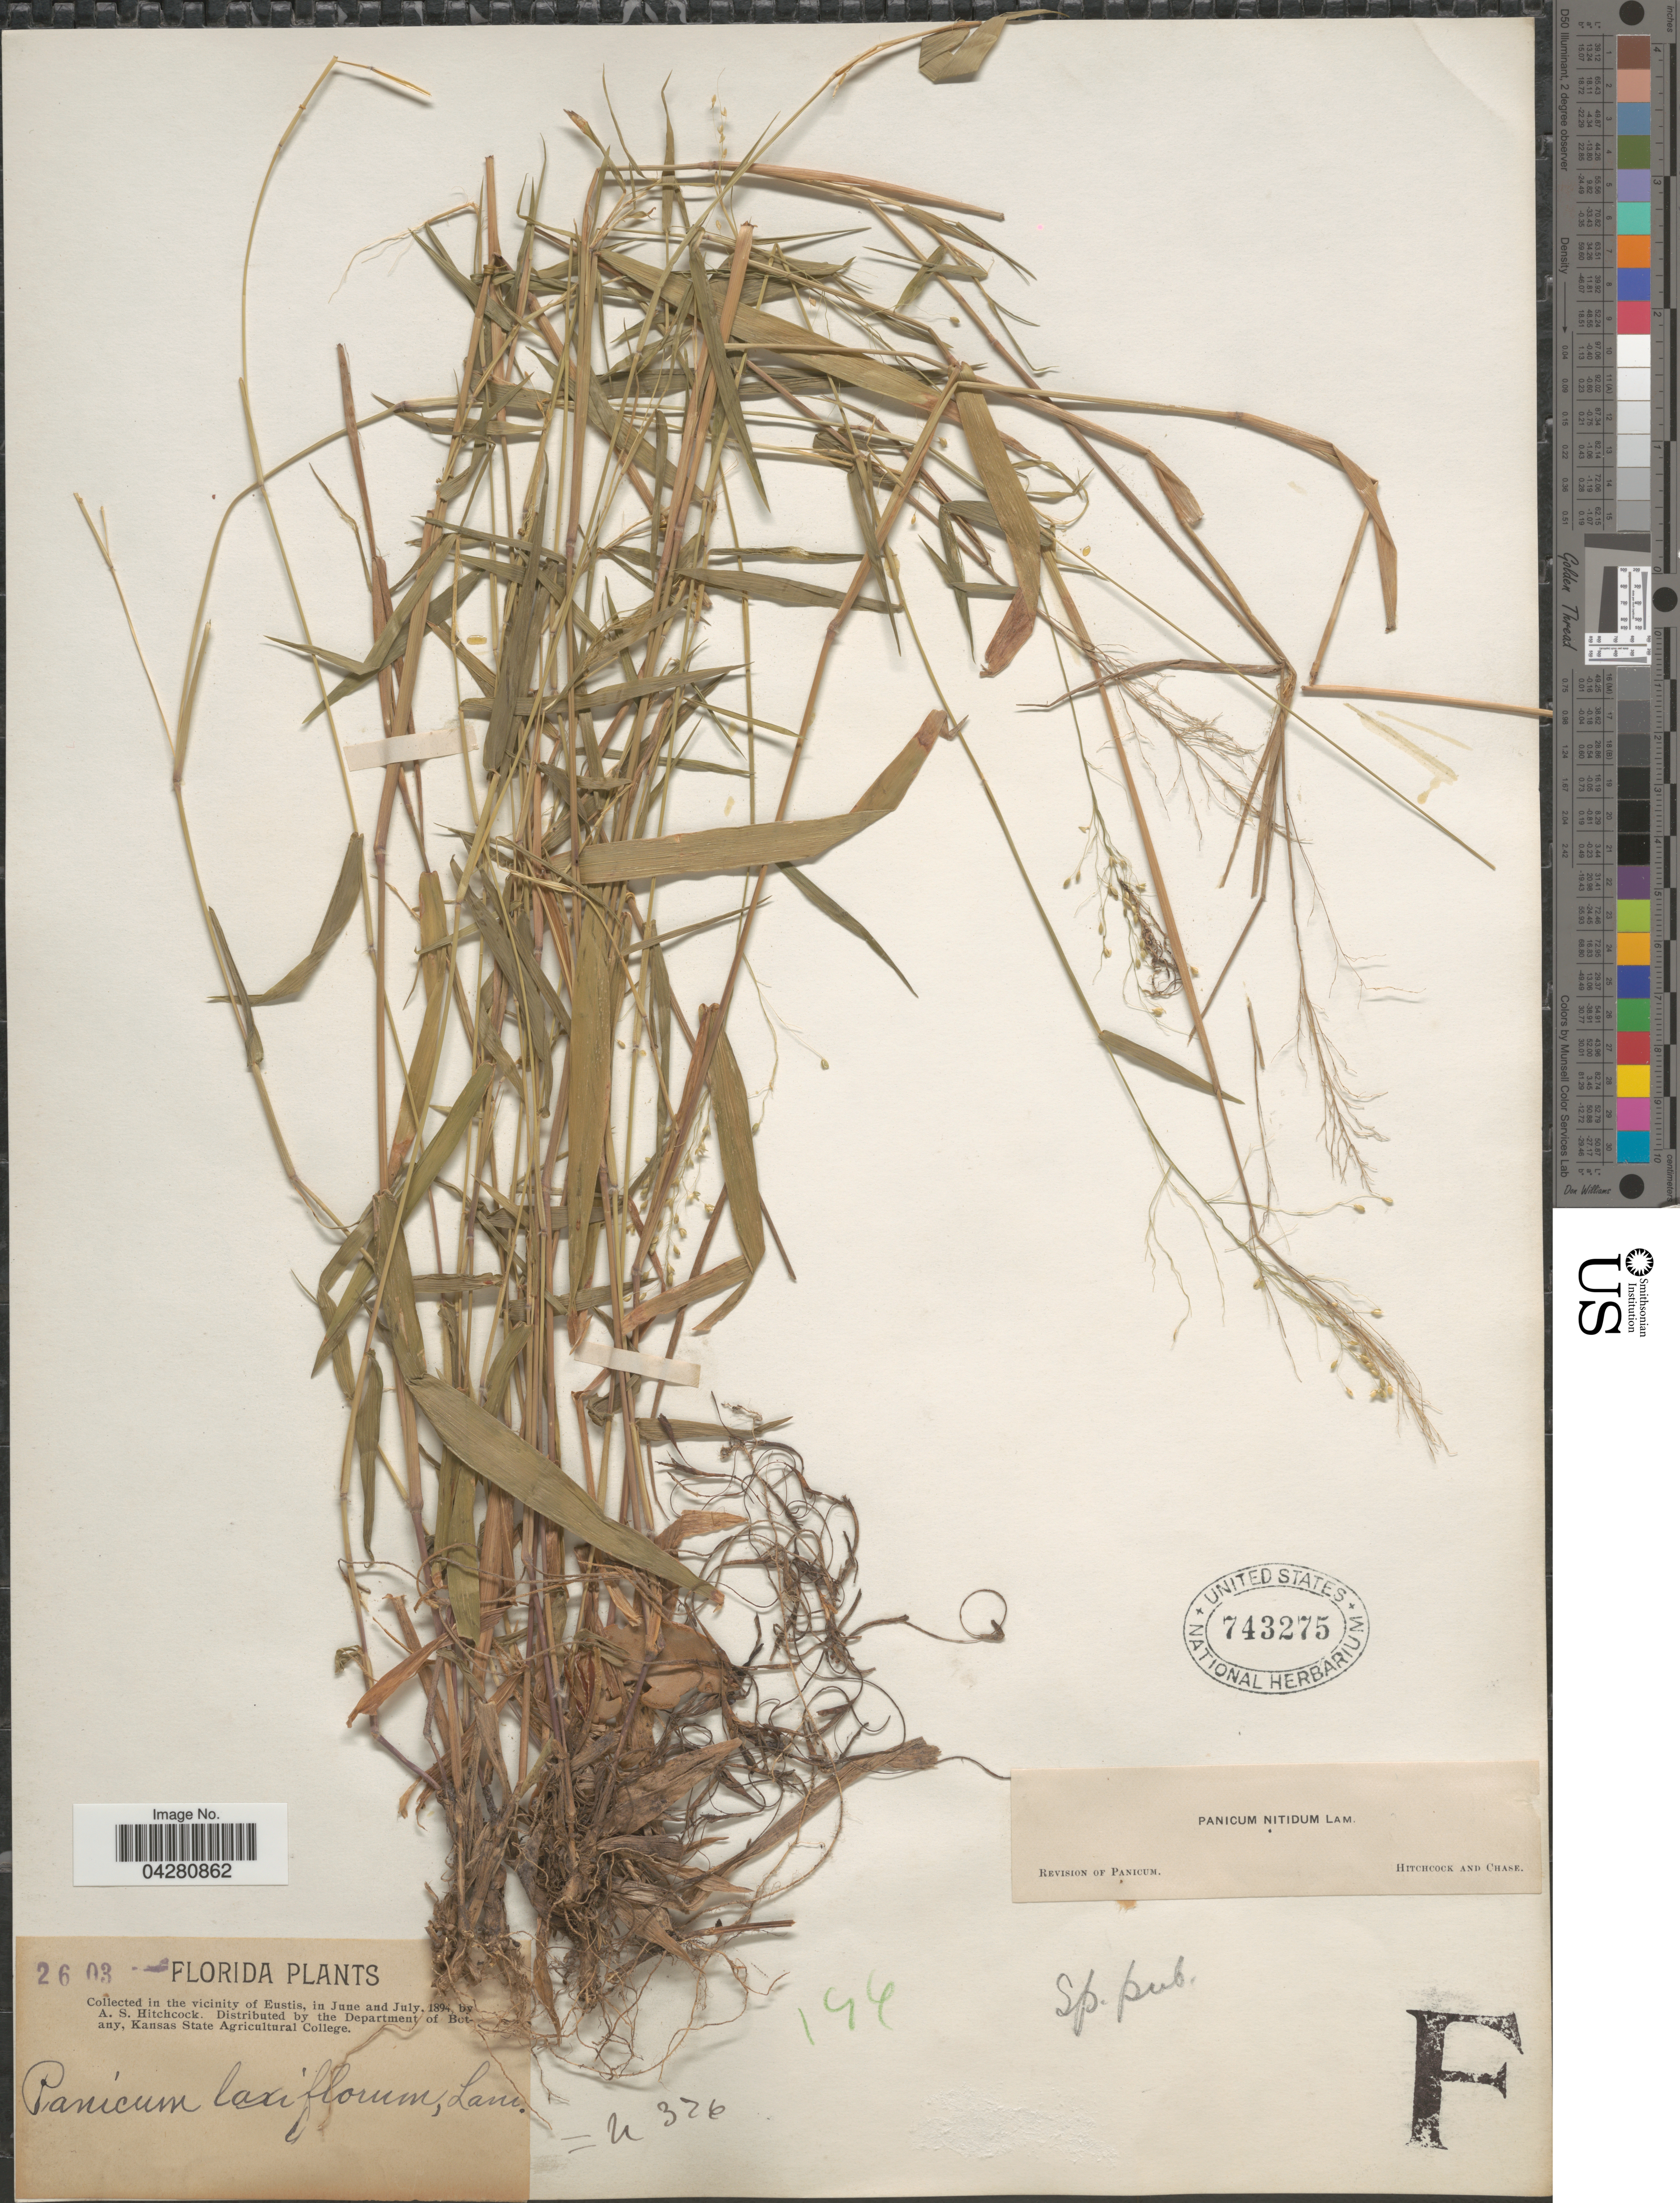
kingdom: Plantae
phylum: Tracheophyta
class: Liliopsida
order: Poales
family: Poaceae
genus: Dichanthelium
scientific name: Dichanthelium dichotomum var. dichotomum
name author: (L.) Gould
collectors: A. S. Hitchcock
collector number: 2603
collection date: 1894-06/1894-07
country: United States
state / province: Florida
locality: In the vicinity of Eustis.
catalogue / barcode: US 743275